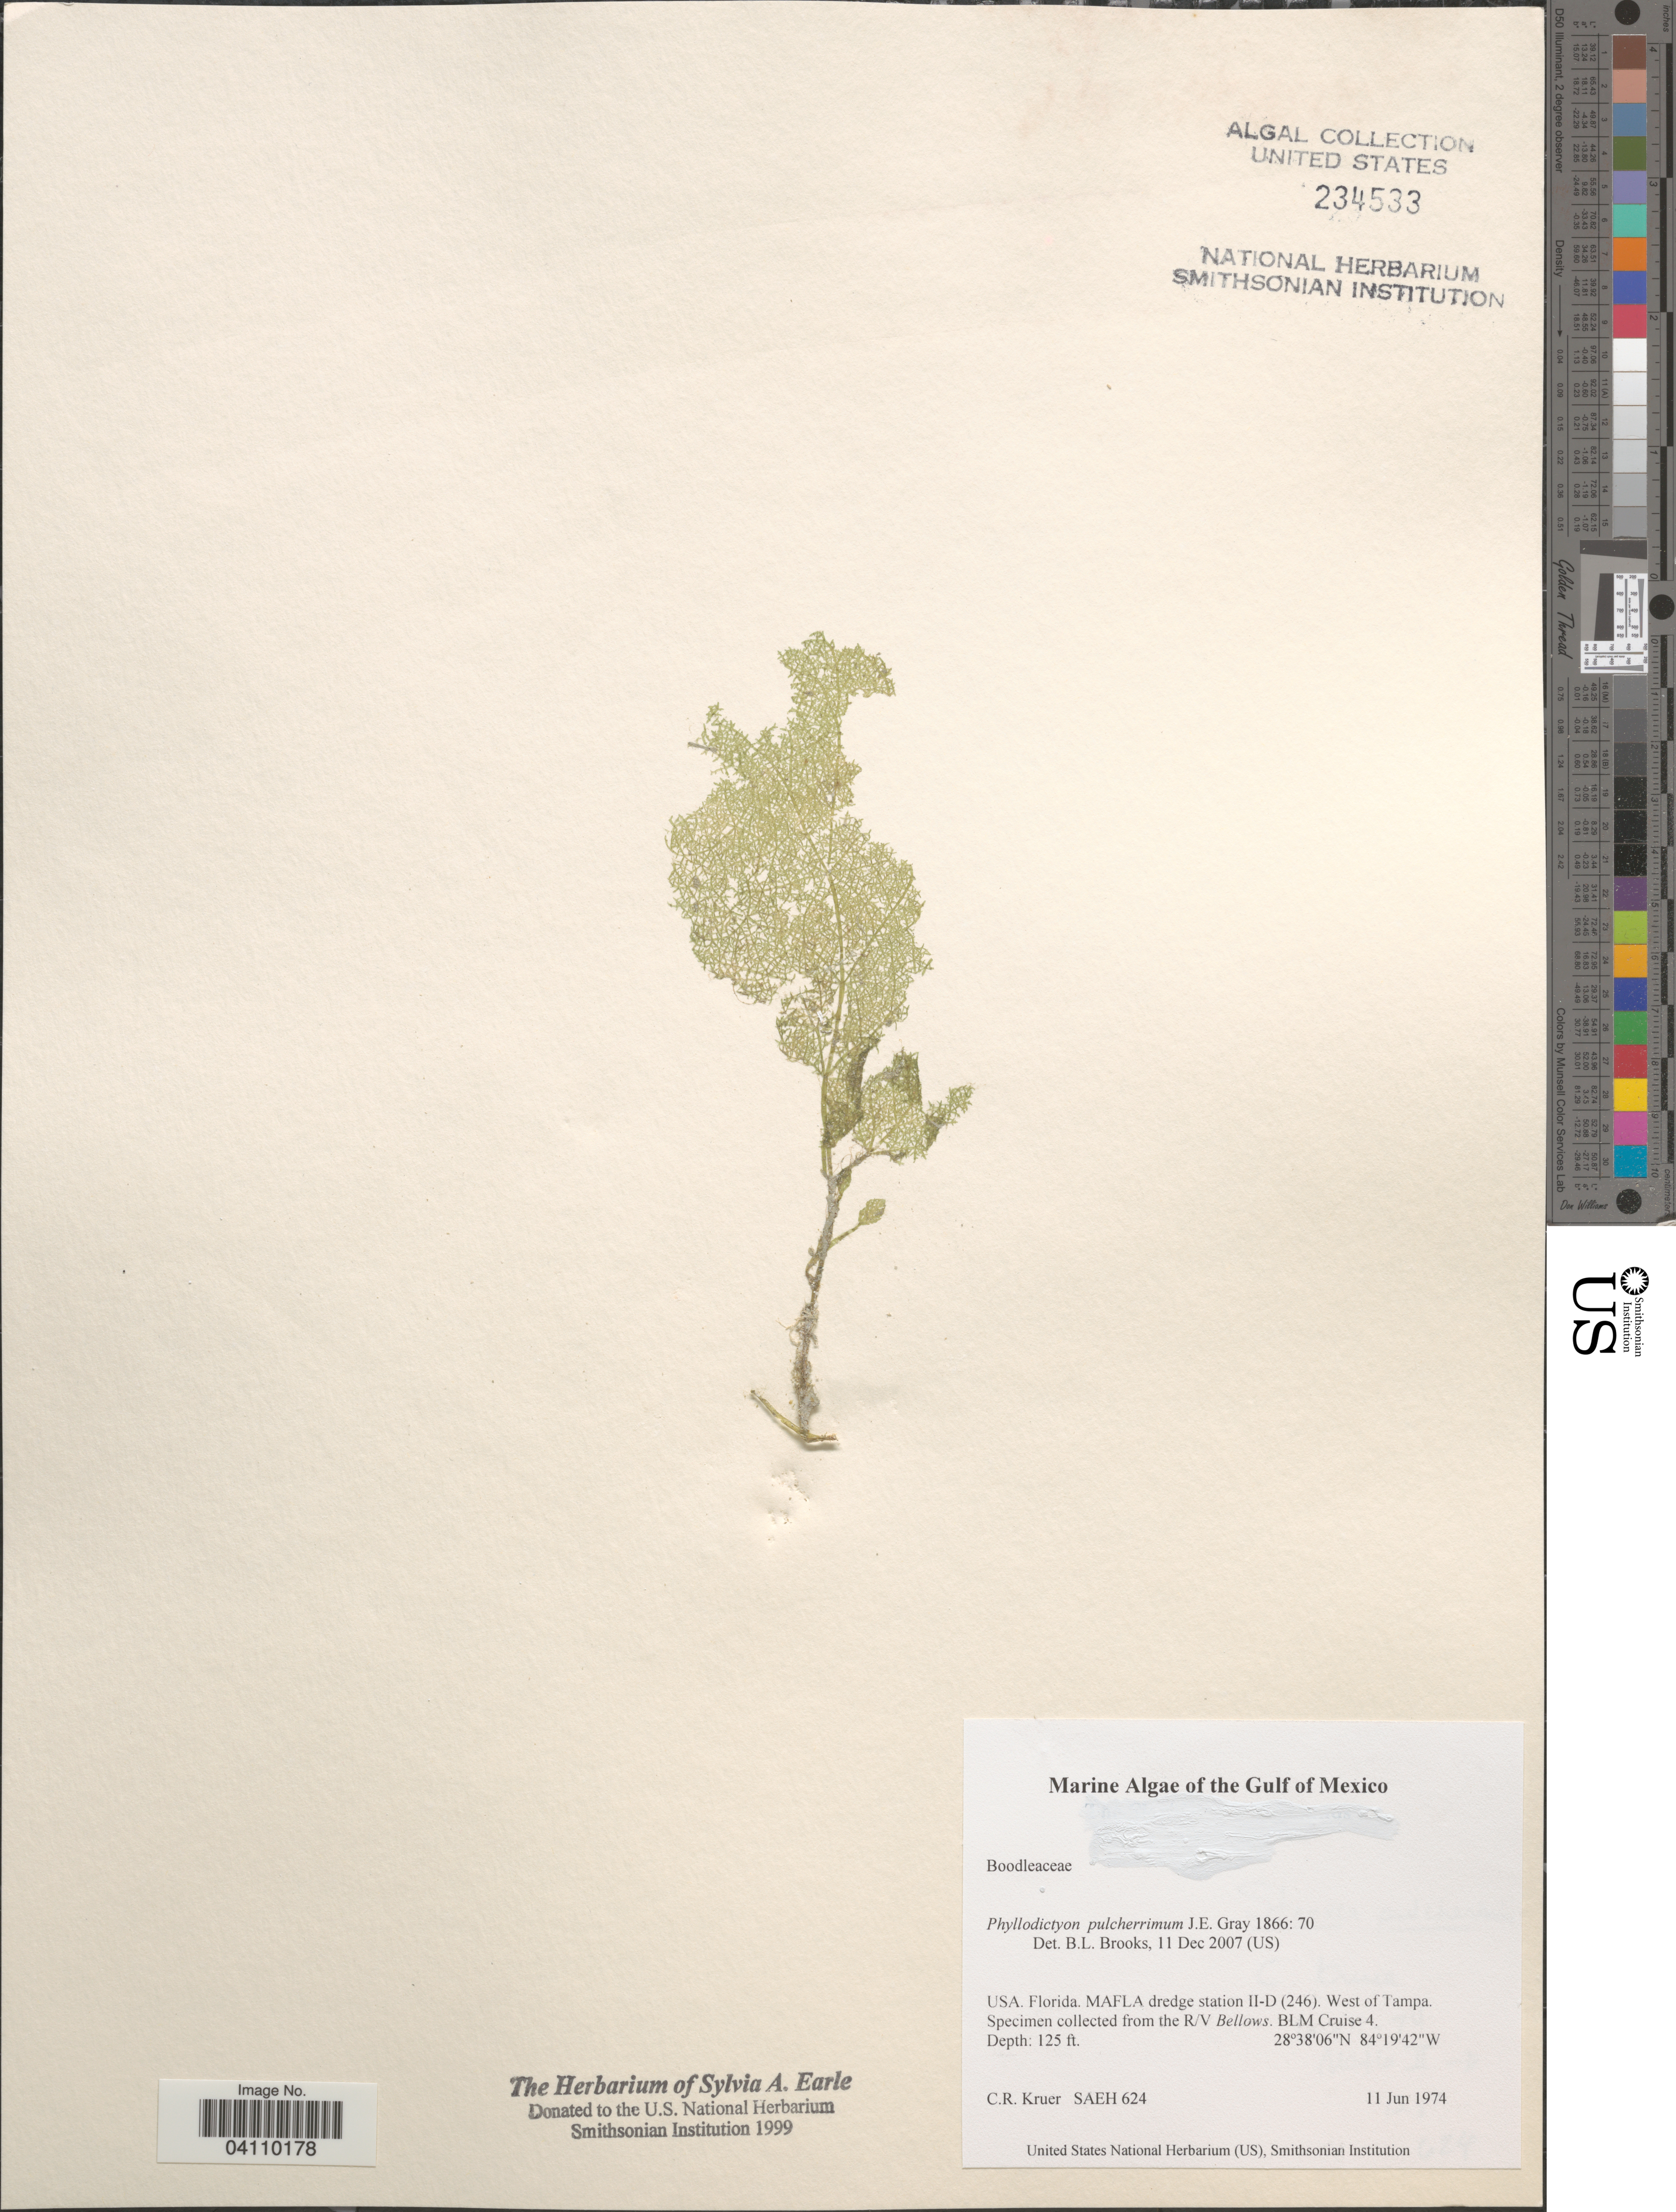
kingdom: Plantae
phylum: Chlorophyta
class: Ulvophyceae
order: Siphonocladales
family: Boodleaceae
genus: Phyllodictyon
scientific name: Phyllodictyon pulcherrimum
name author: J.E. Gray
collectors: C. Kruer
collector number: SAEH624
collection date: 1974-06-11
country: United States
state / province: Florida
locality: The Gulf of Mexico. MAFLA dredge station II-D (246). West of Tampa. The R/V Bellows. BLM Cruise 4.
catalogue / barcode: US 234533